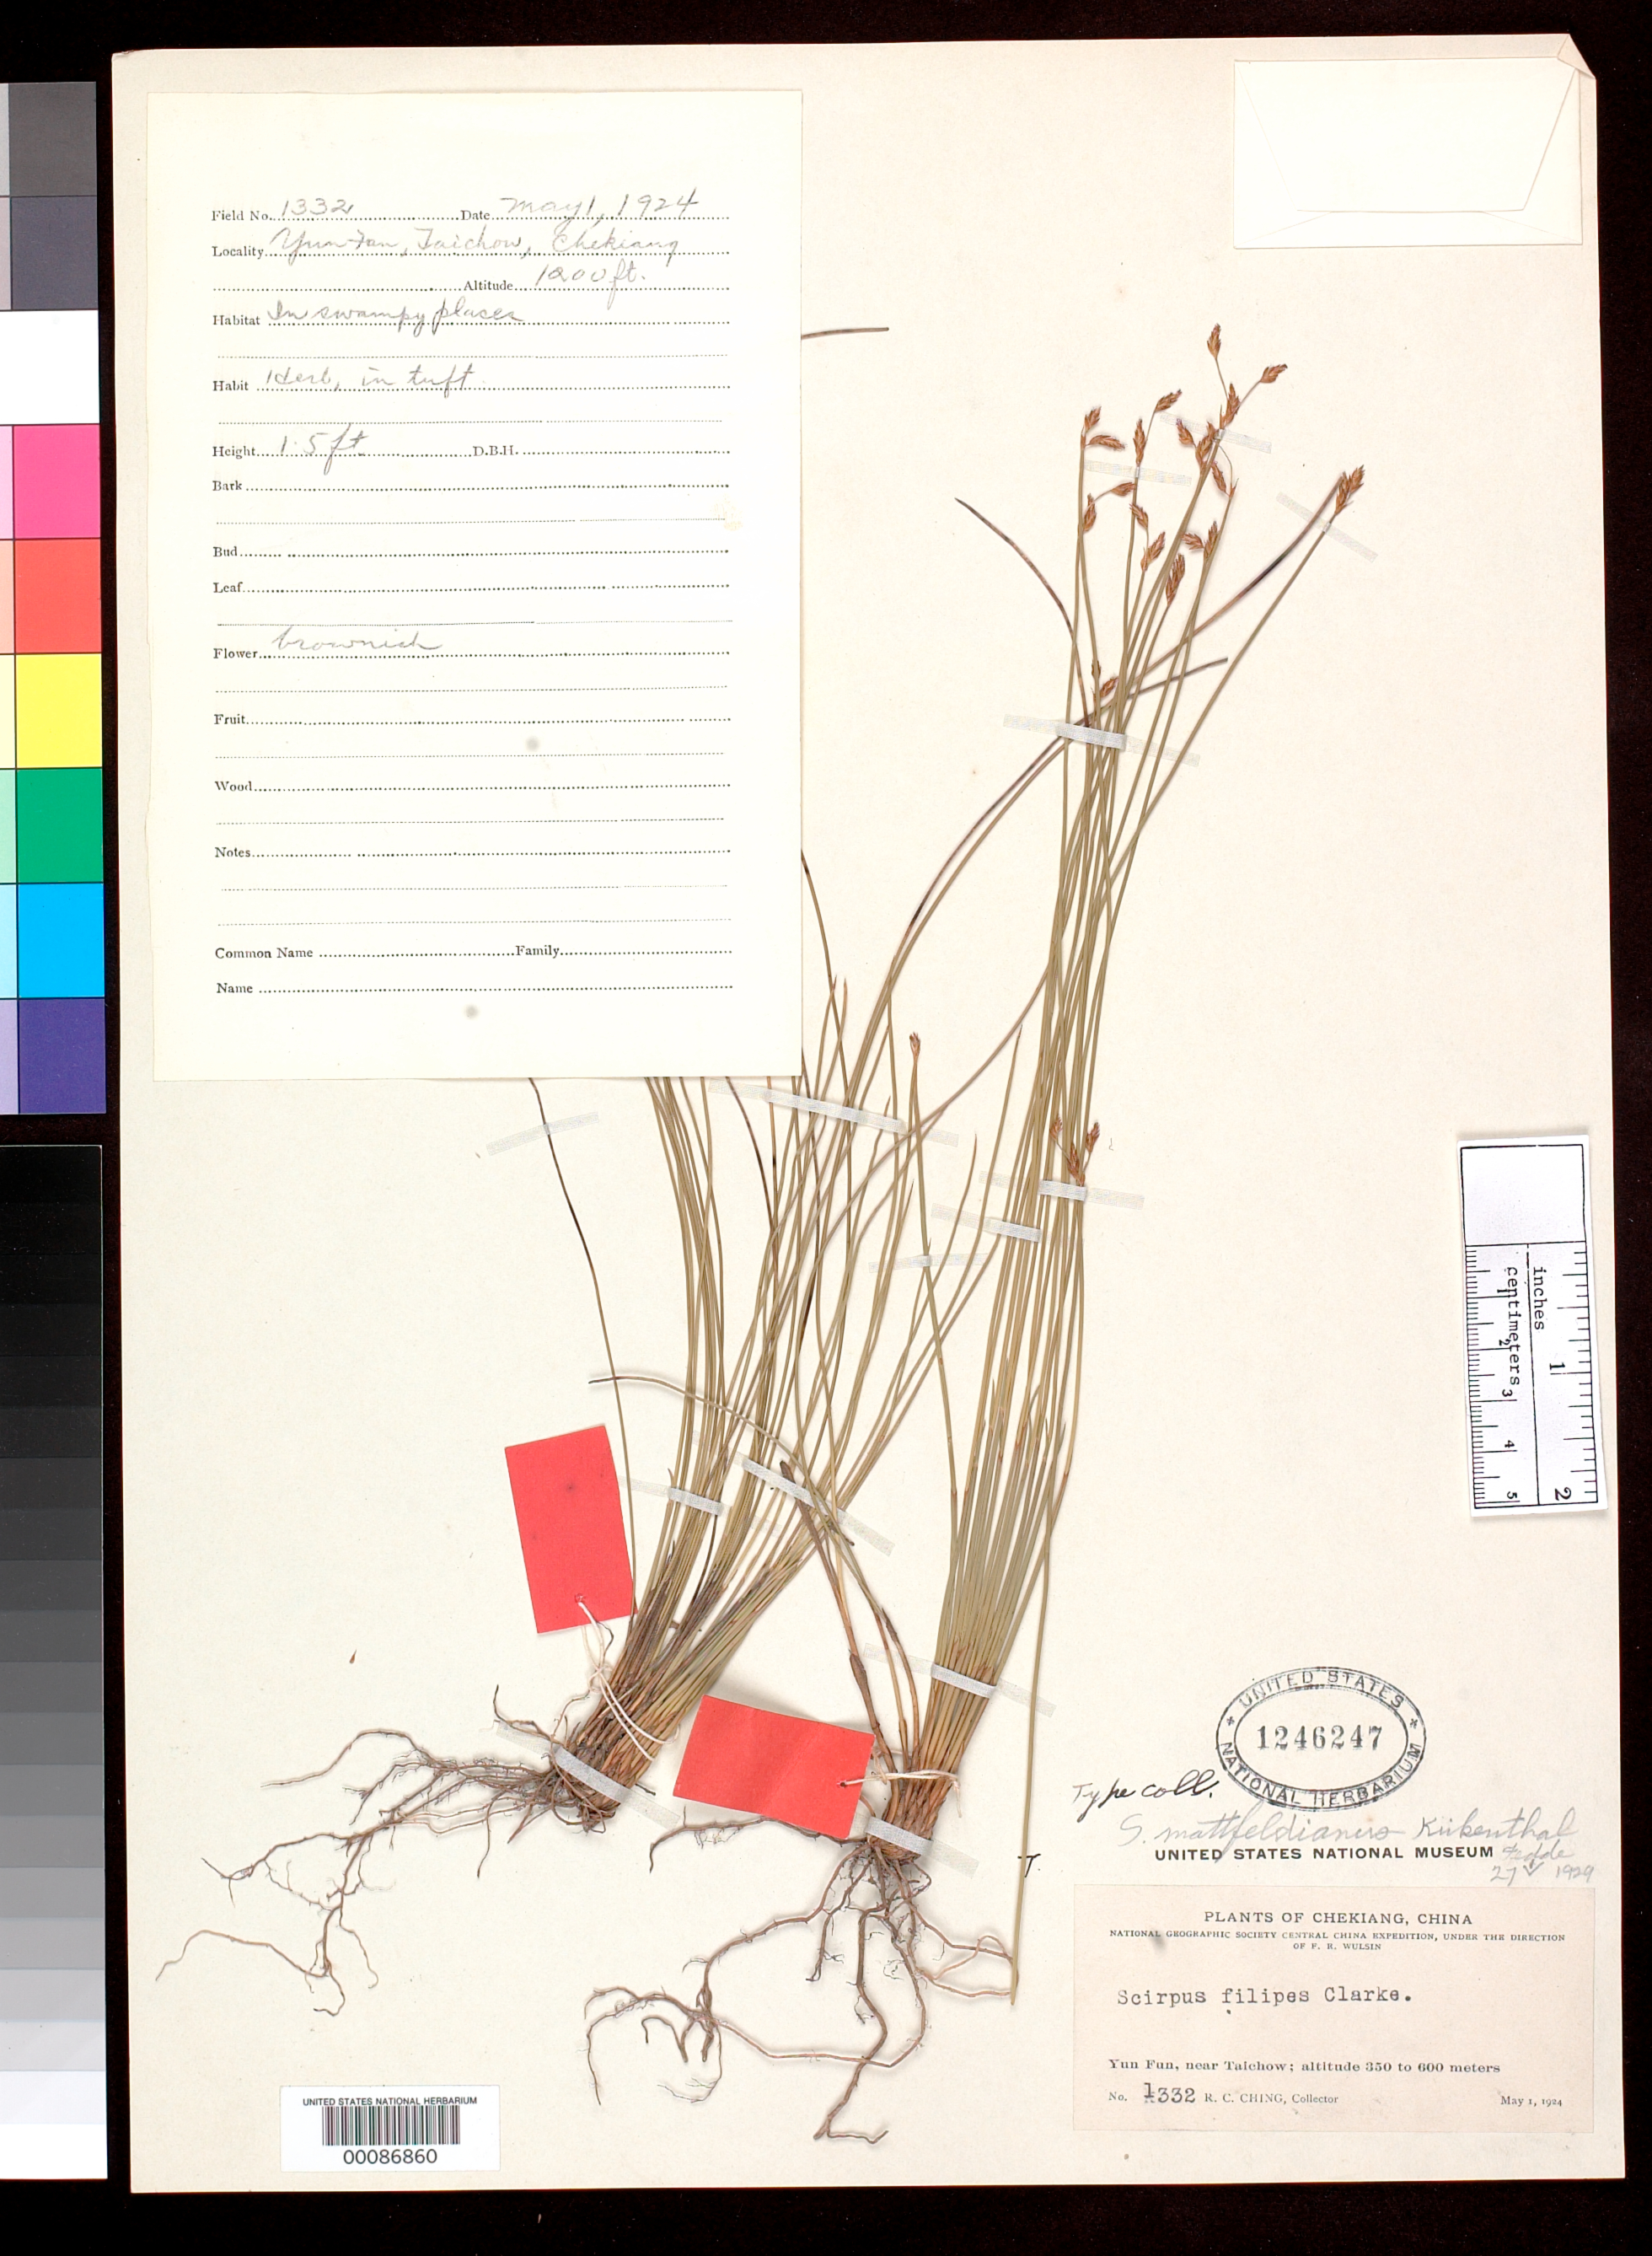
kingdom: Plantae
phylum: Tracheophyta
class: Liliopsida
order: Poales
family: Cyperaceae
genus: Scirpus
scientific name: Scirpus mattfeldianus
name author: Kük.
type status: Isosyntype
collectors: R. C. Ching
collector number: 1332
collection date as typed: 01 May 1924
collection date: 1924-05-01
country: China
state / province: Zhejiang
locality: Yun Fun, near Taichow.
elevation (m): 350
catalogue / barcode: US 1246247